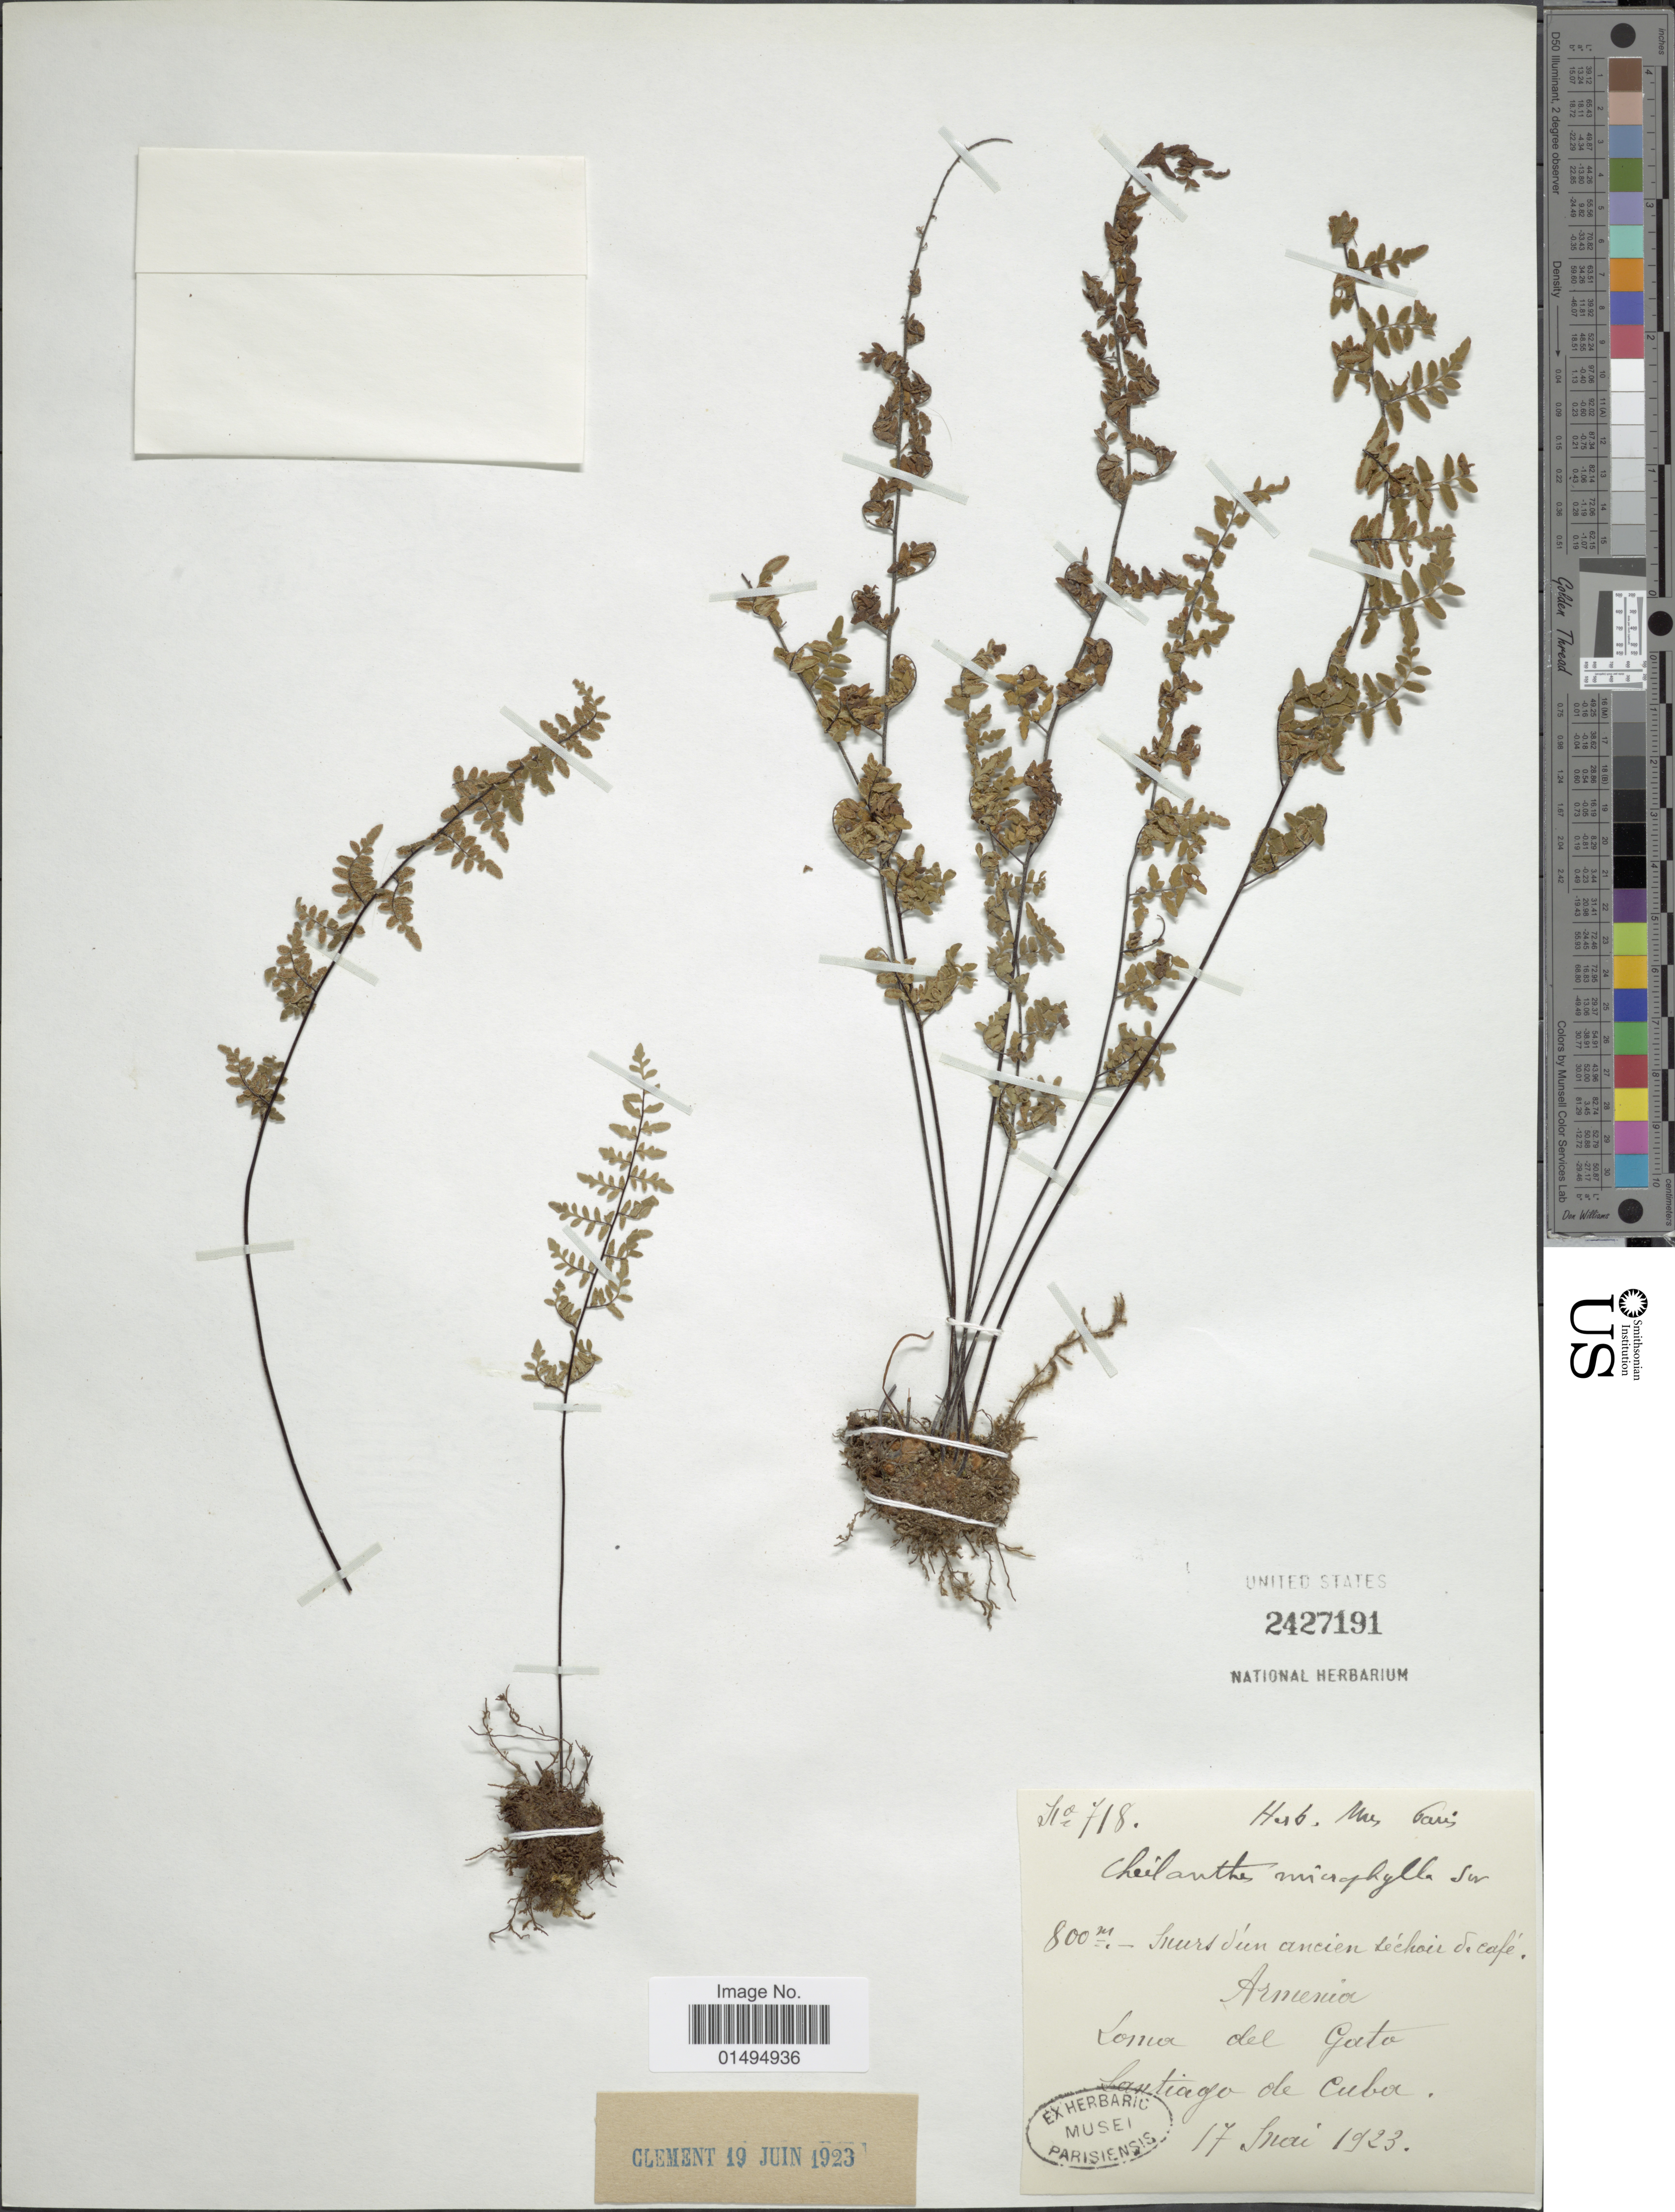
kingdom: Plantae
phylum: Tracheophyta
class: Polypodiopsida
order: Polypodiales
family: Pteridaceae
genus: Myriopteris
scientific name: Myriopteris microphylla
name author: (Sw.) Grusz & Windham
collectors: ex herb. Mus. Paris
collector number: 718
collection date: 1923-06-17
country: Cuba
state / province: Santiago de Cuba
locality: Loma del Gato, Armenia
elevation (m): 800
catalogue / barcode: US 2427191